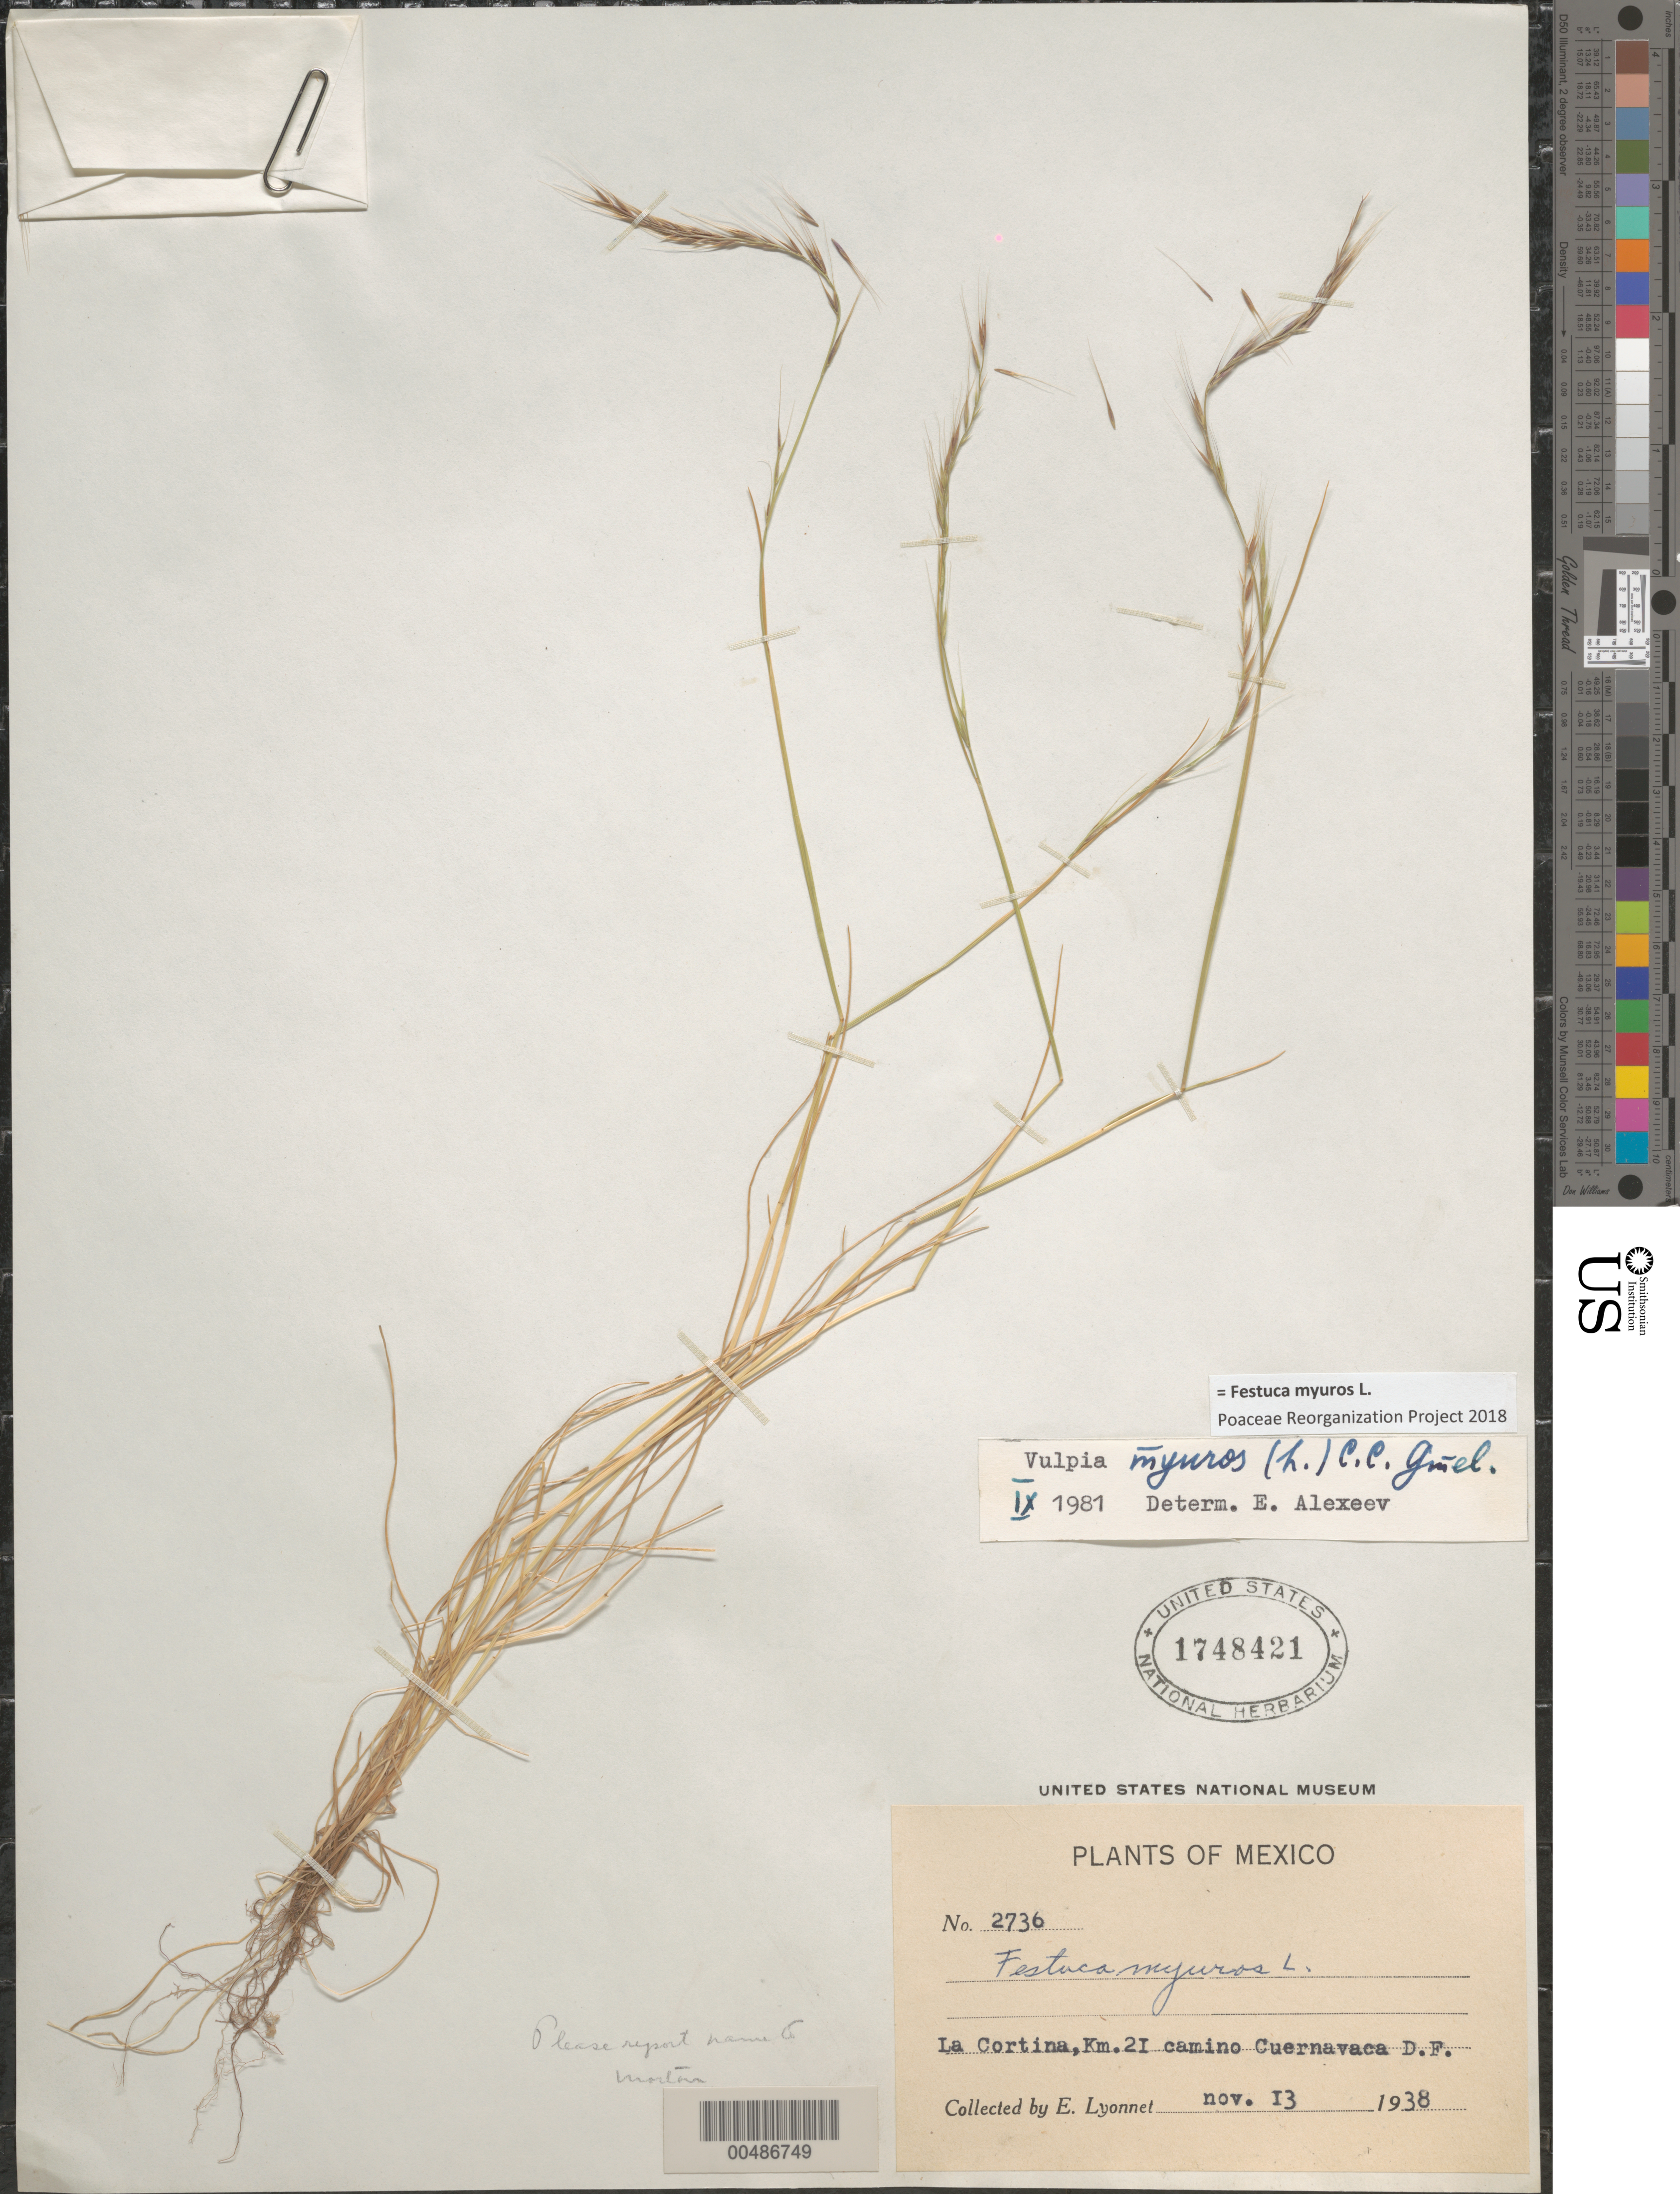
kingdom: Plantae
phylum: Tracheophyta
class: Liliopsida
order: Poales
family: Poaceae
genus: Festuca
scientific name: Festuca myuros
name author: L.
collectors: Bro. E. Lyonnet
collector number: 2736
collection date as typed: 13 Nov 1938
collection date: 1938-11-13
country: Mexico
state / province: México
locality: La Cortina, km 21 camino Cuernavaca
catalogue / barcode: US 1748421